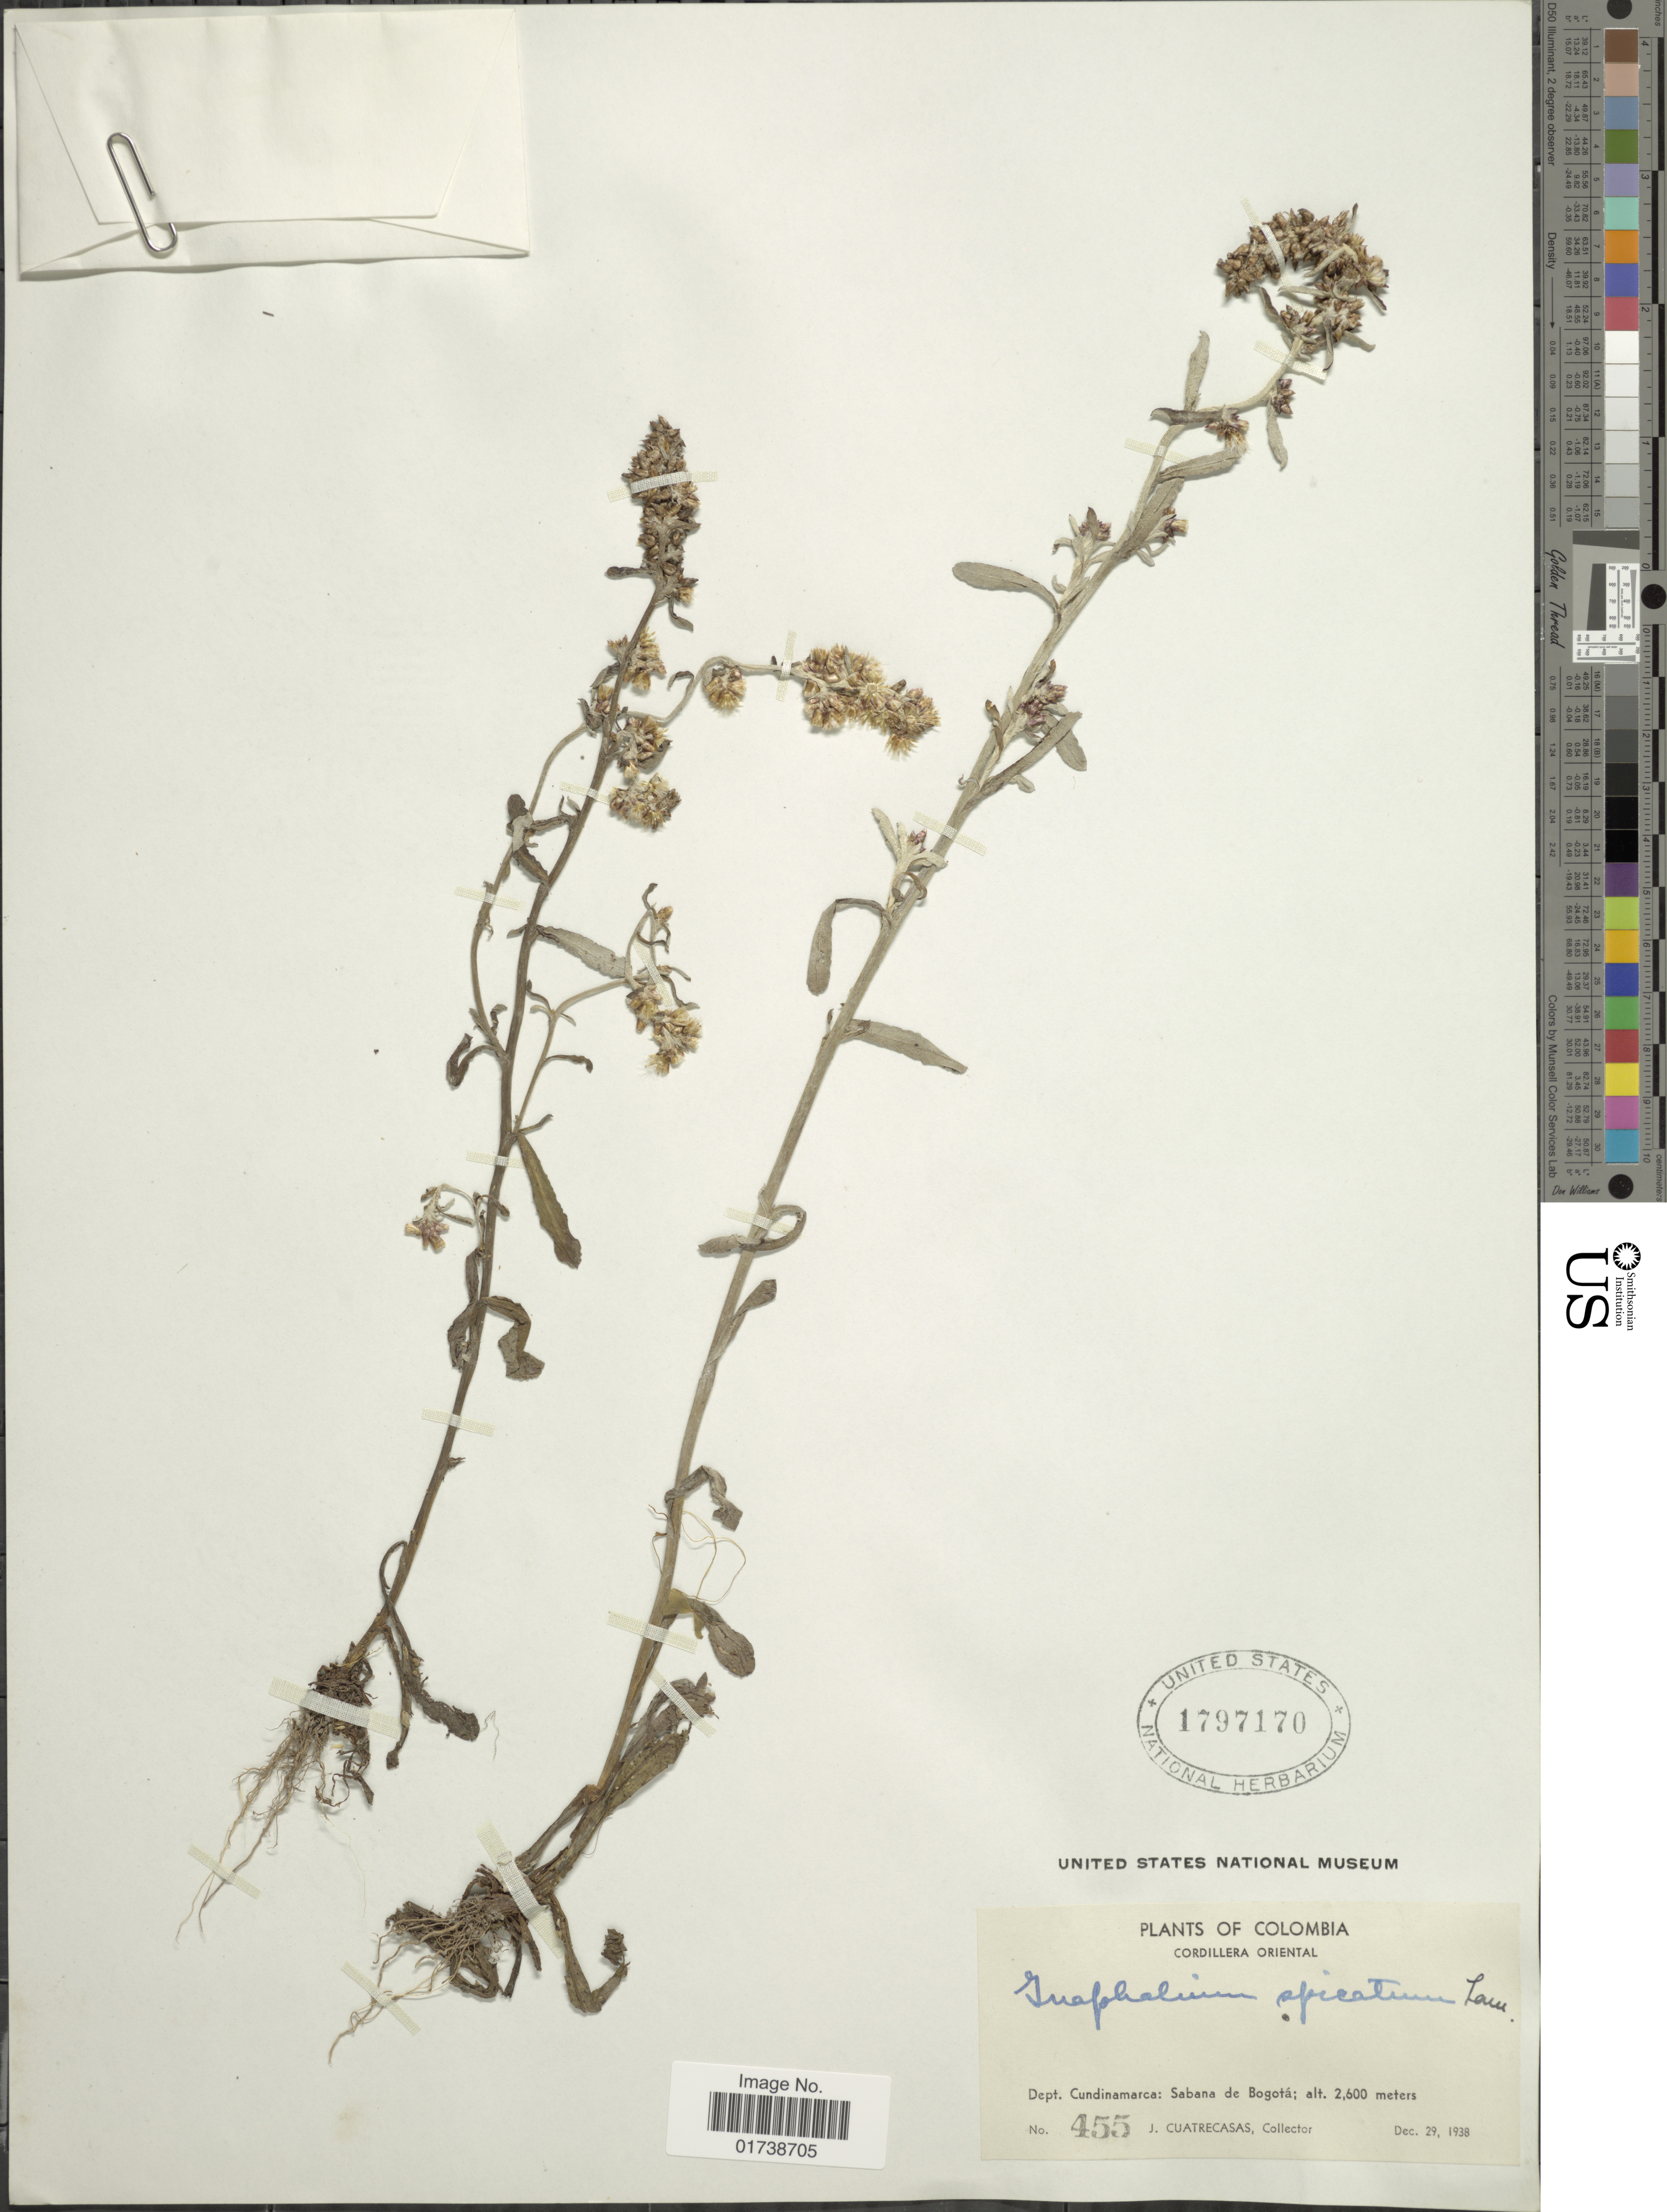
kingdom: Plantae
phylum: Tracheophyta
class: Magnoliopsida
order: Asterales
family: Asteraceae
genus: Gamochaeta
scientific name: Gamochaeta spicata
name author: (Lam.) Cabrera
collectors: J. Cuatrecasas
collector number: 455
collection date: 1938-12-29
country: Colombia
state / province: Cundinamarca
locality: Sabana de Bogota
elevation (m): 2600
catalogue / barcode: US 1797170